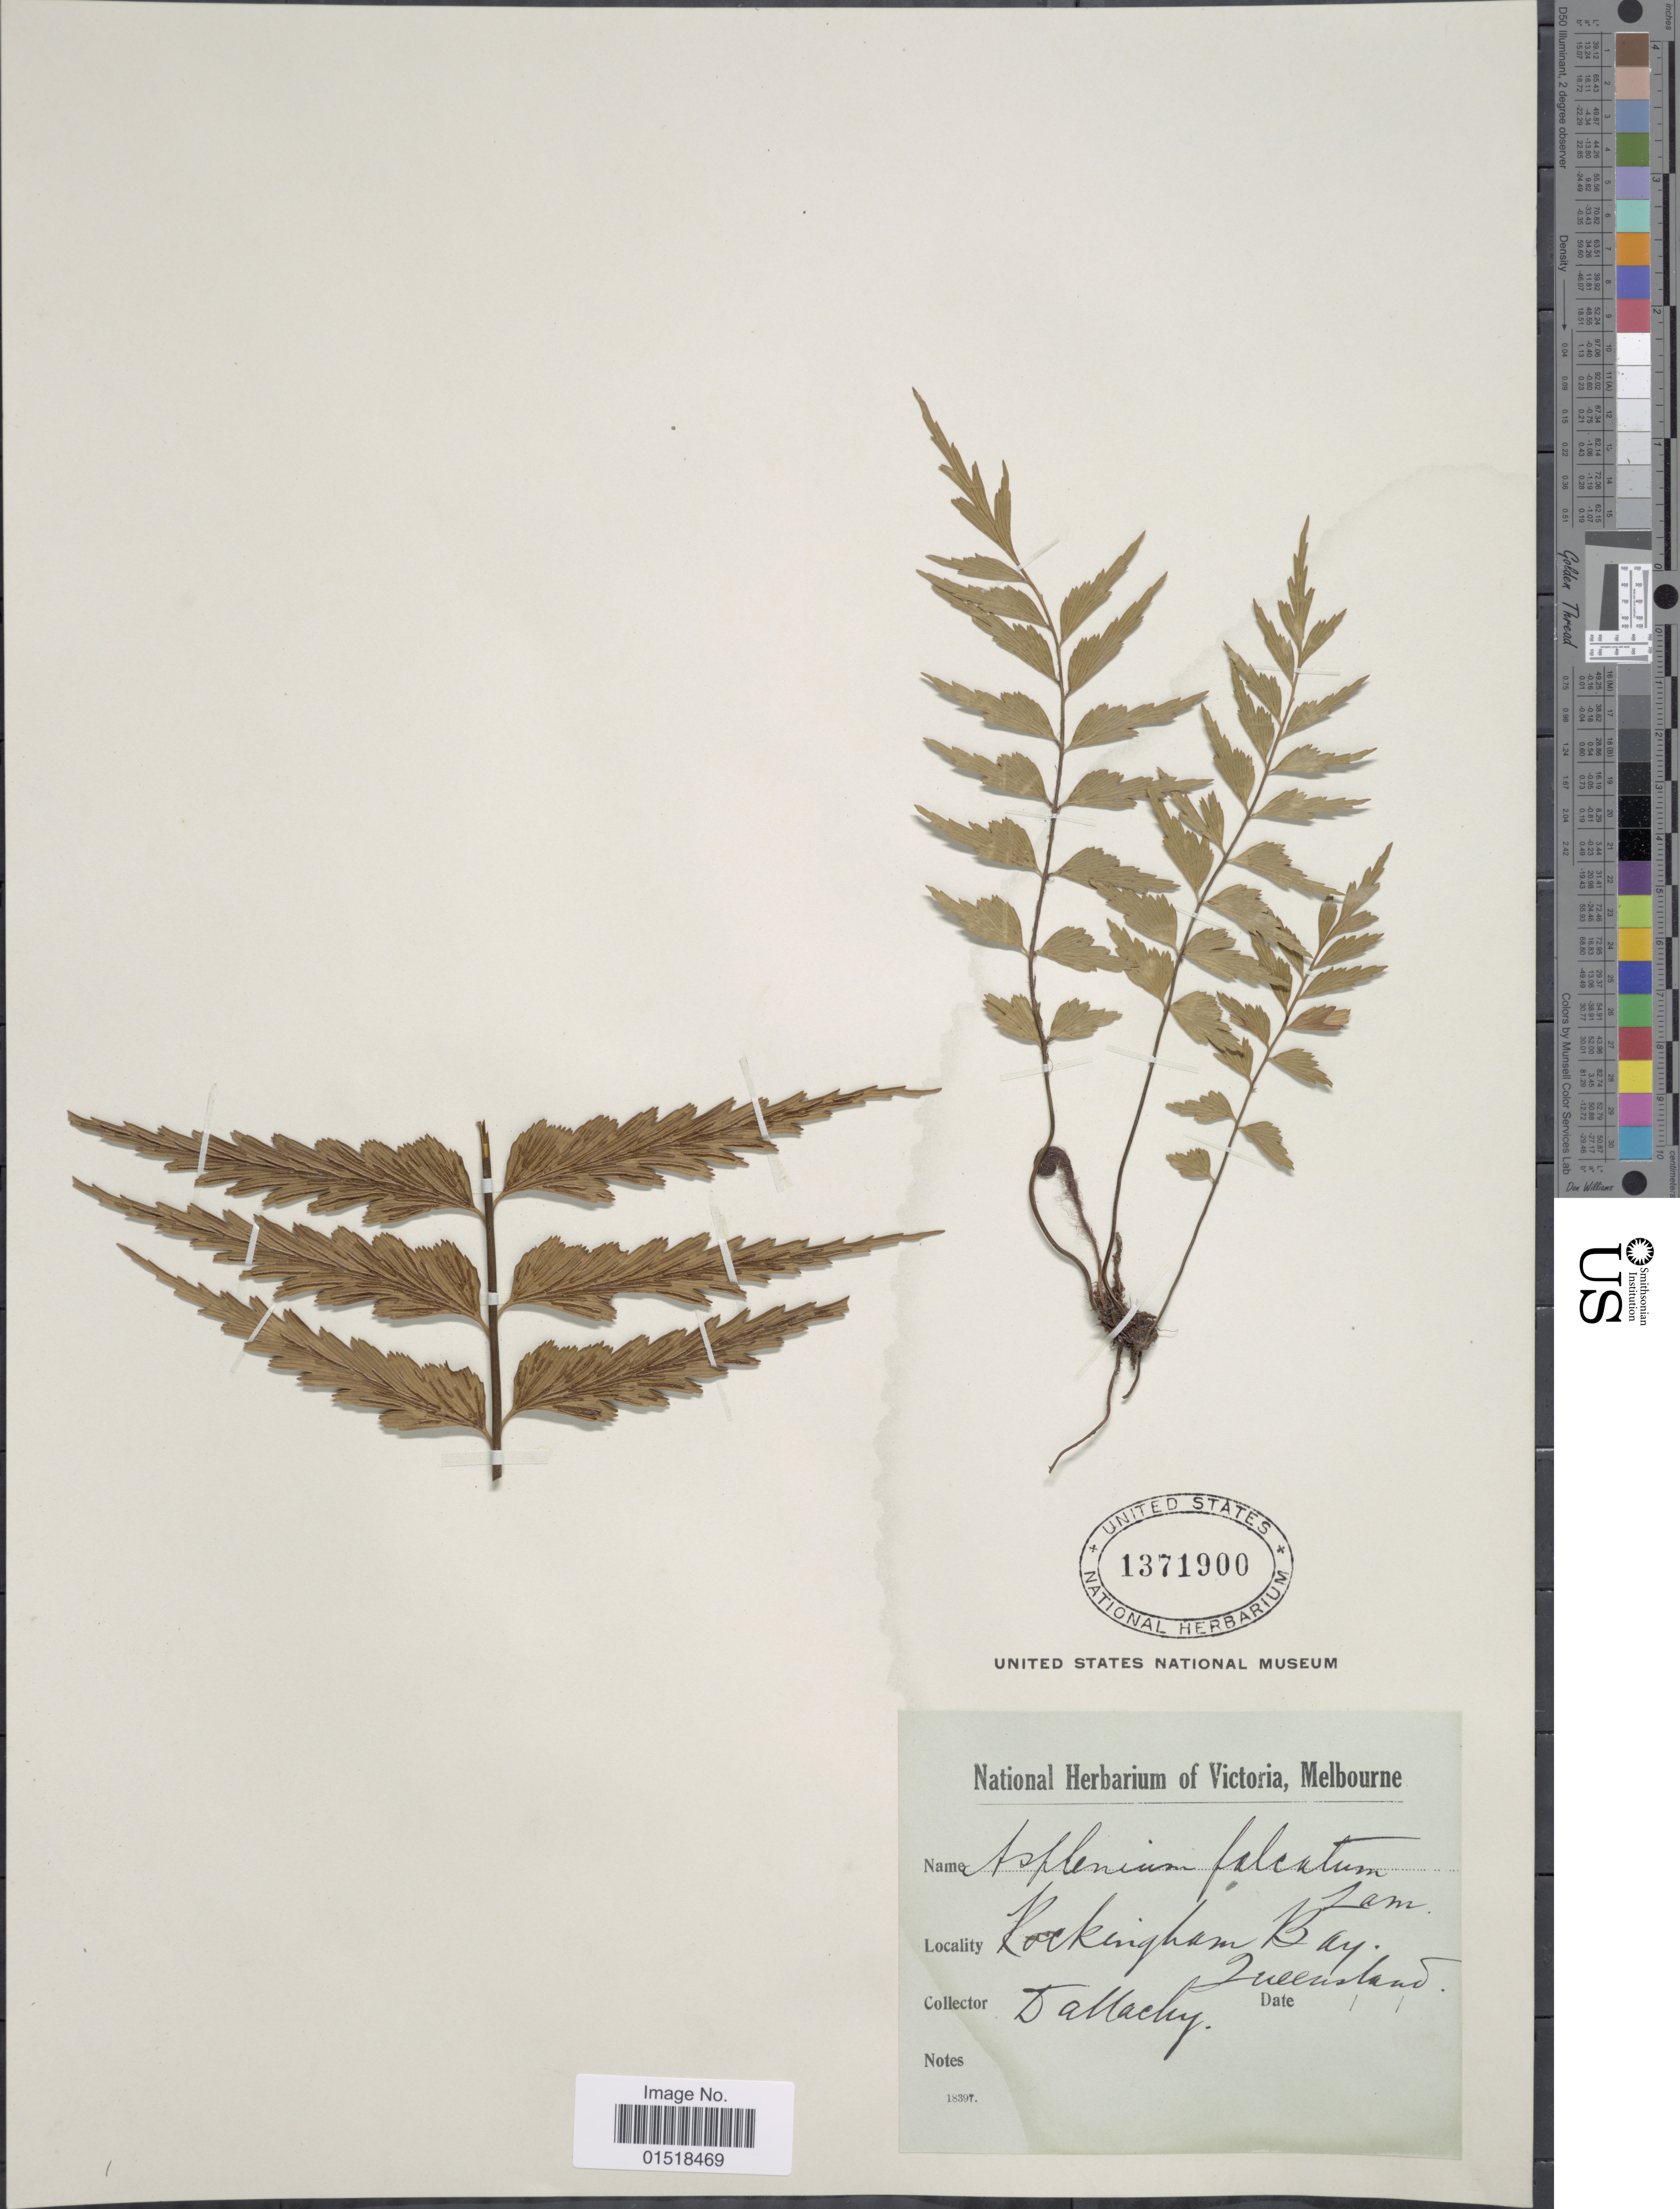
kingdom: Plantae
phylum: Tracheophyta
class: Polypodiopsida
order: Polypodiales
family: Aspleniaceae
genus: Asplenium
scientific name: Asplenium polyodon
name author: G. Forst.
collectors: Dallachy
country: Australia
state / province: Queensland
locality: Rockingham Bay.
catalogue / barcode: US 1371900